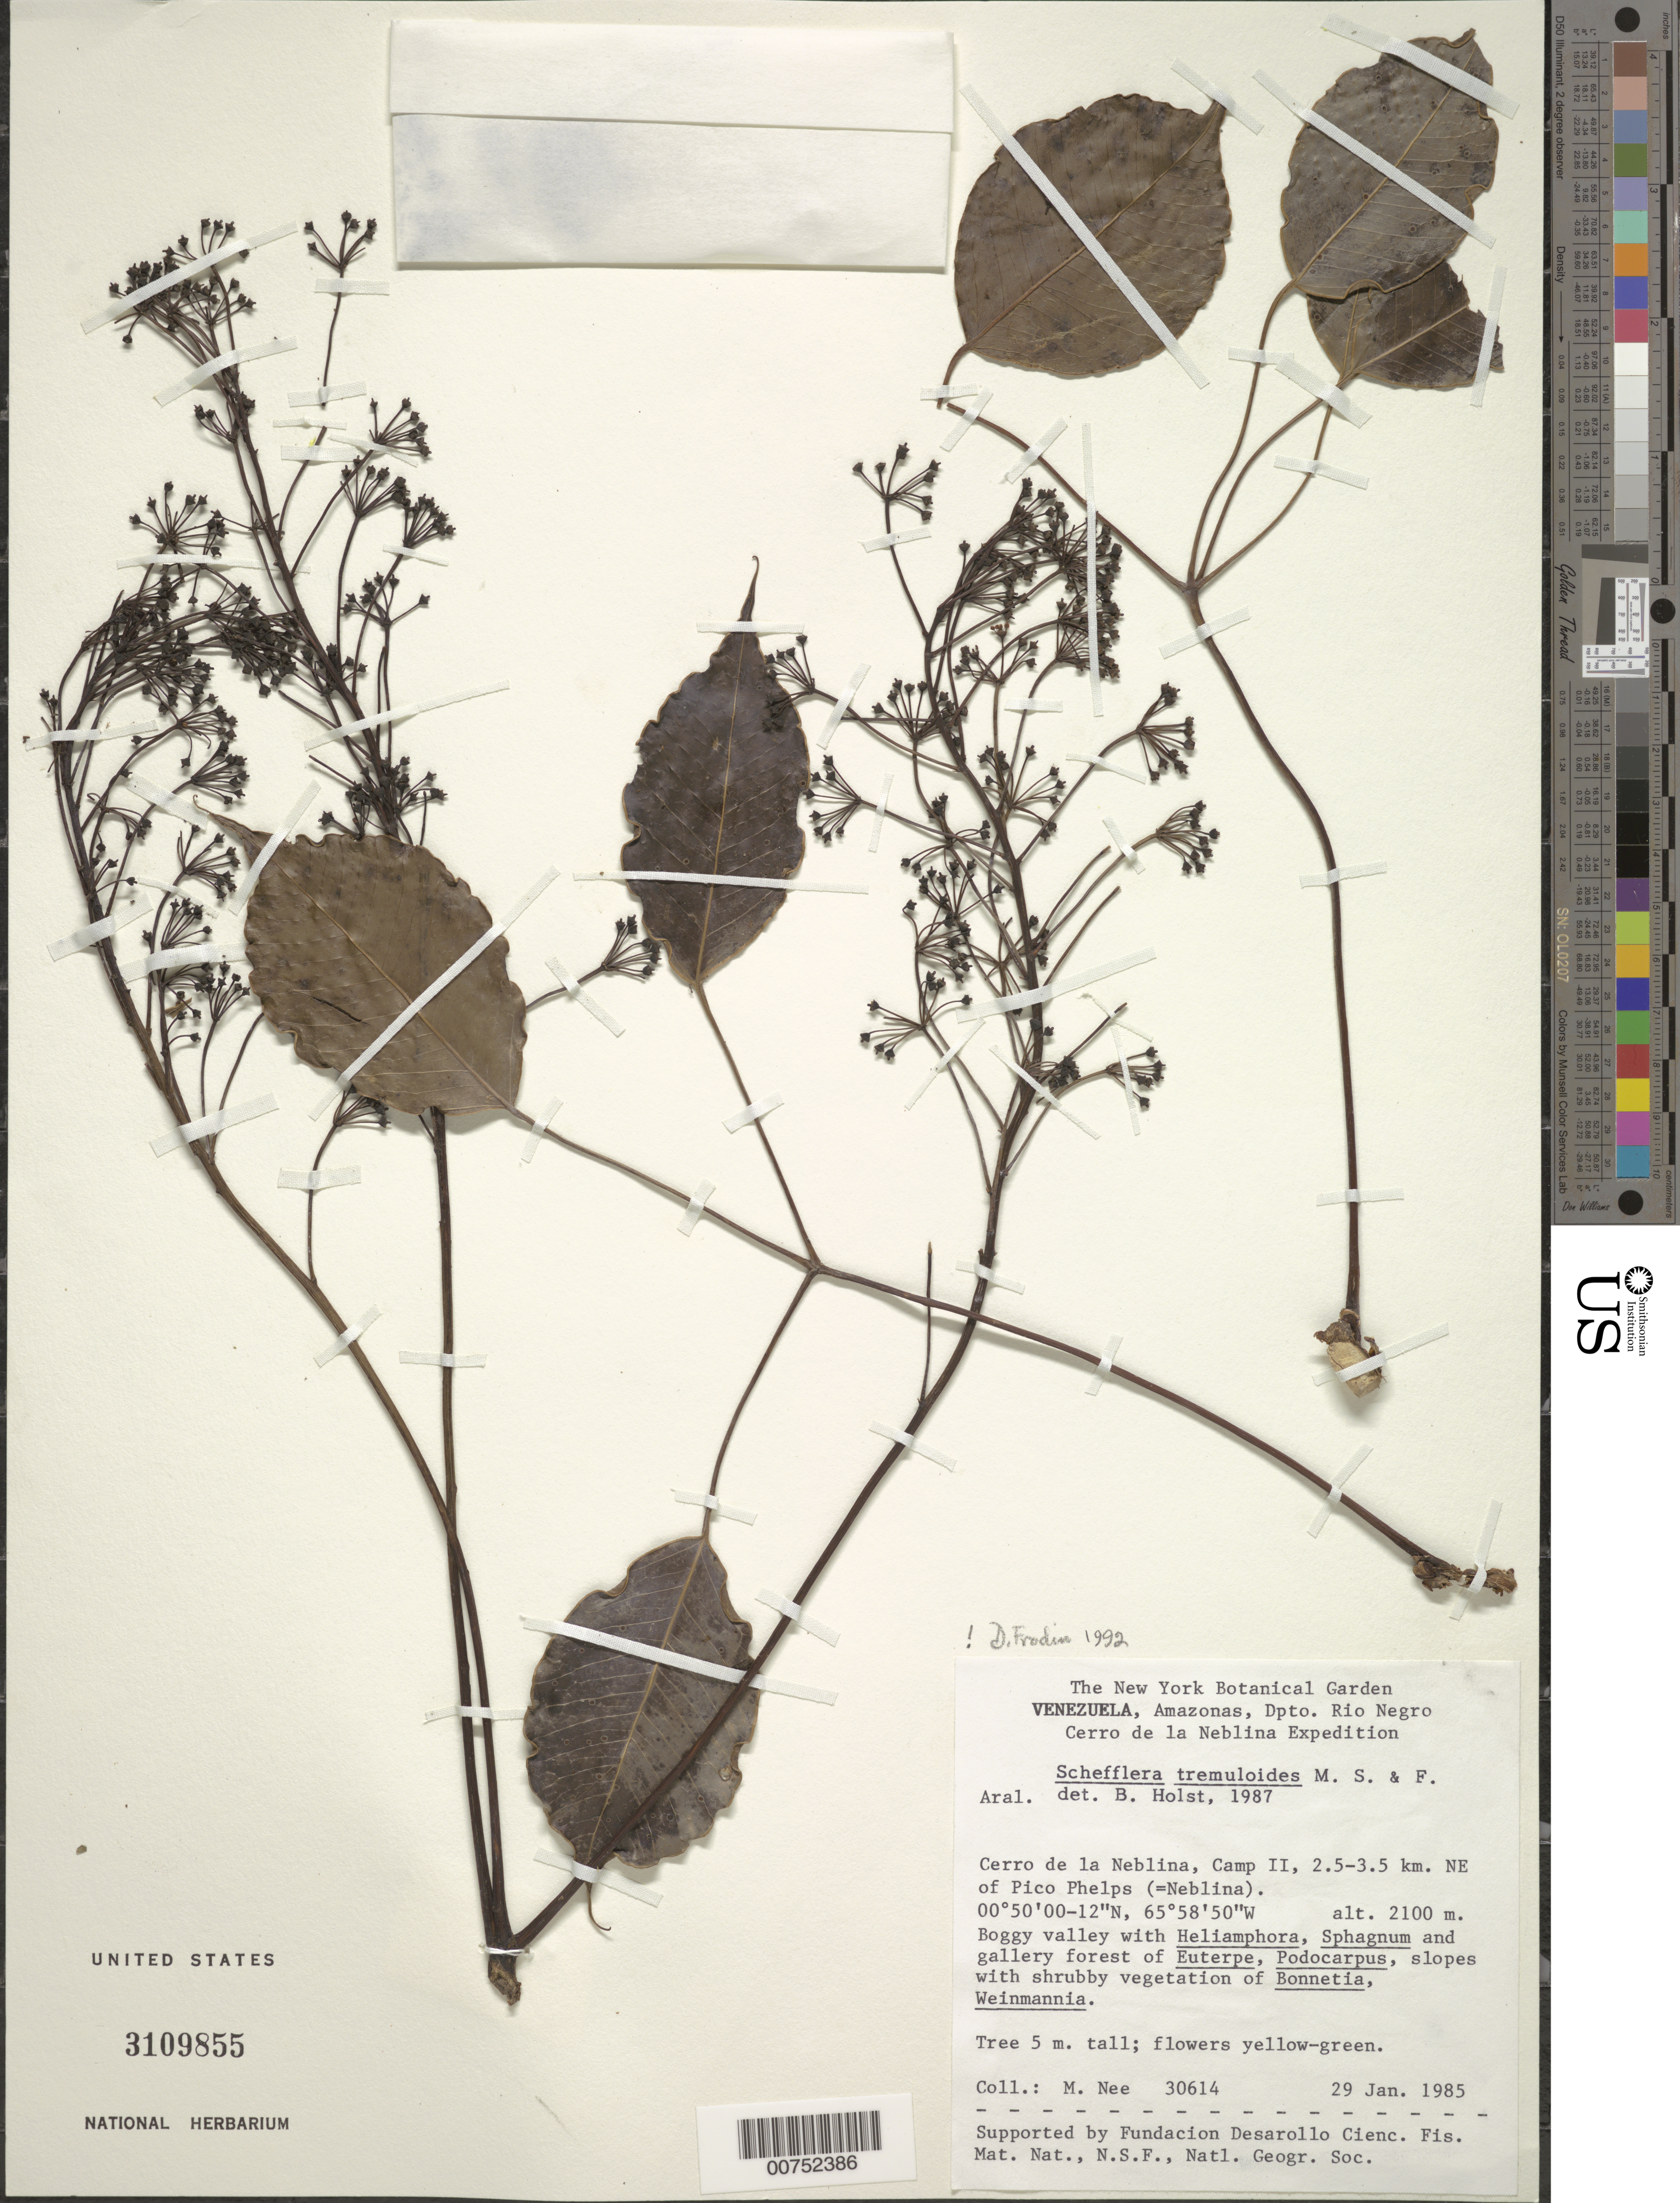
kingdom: Plantae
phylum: Tracheophyta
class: Magnoliopsida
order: Apiales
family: Araliaceae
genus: Schefflera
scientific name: Schefflera tremuloidea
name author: Maguire et al.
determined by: Frodin, D. G.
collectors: M. Nee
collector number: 30614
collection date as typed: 29-Jan-85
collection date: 1985-01-29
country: Venezuela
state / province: Amazonas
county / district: Río Negro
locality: Cerro de la Neblina, Camp II, 2.5-3.5 km NE Pico Phelps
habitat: Boggy valley with Heliamphora, Sphagnum and gallery forest of Euterpe, Podocarpus, slopes with shrubby vegetation of Bonnetia, Weinmannia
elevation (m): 2100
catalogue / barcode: US 3109855